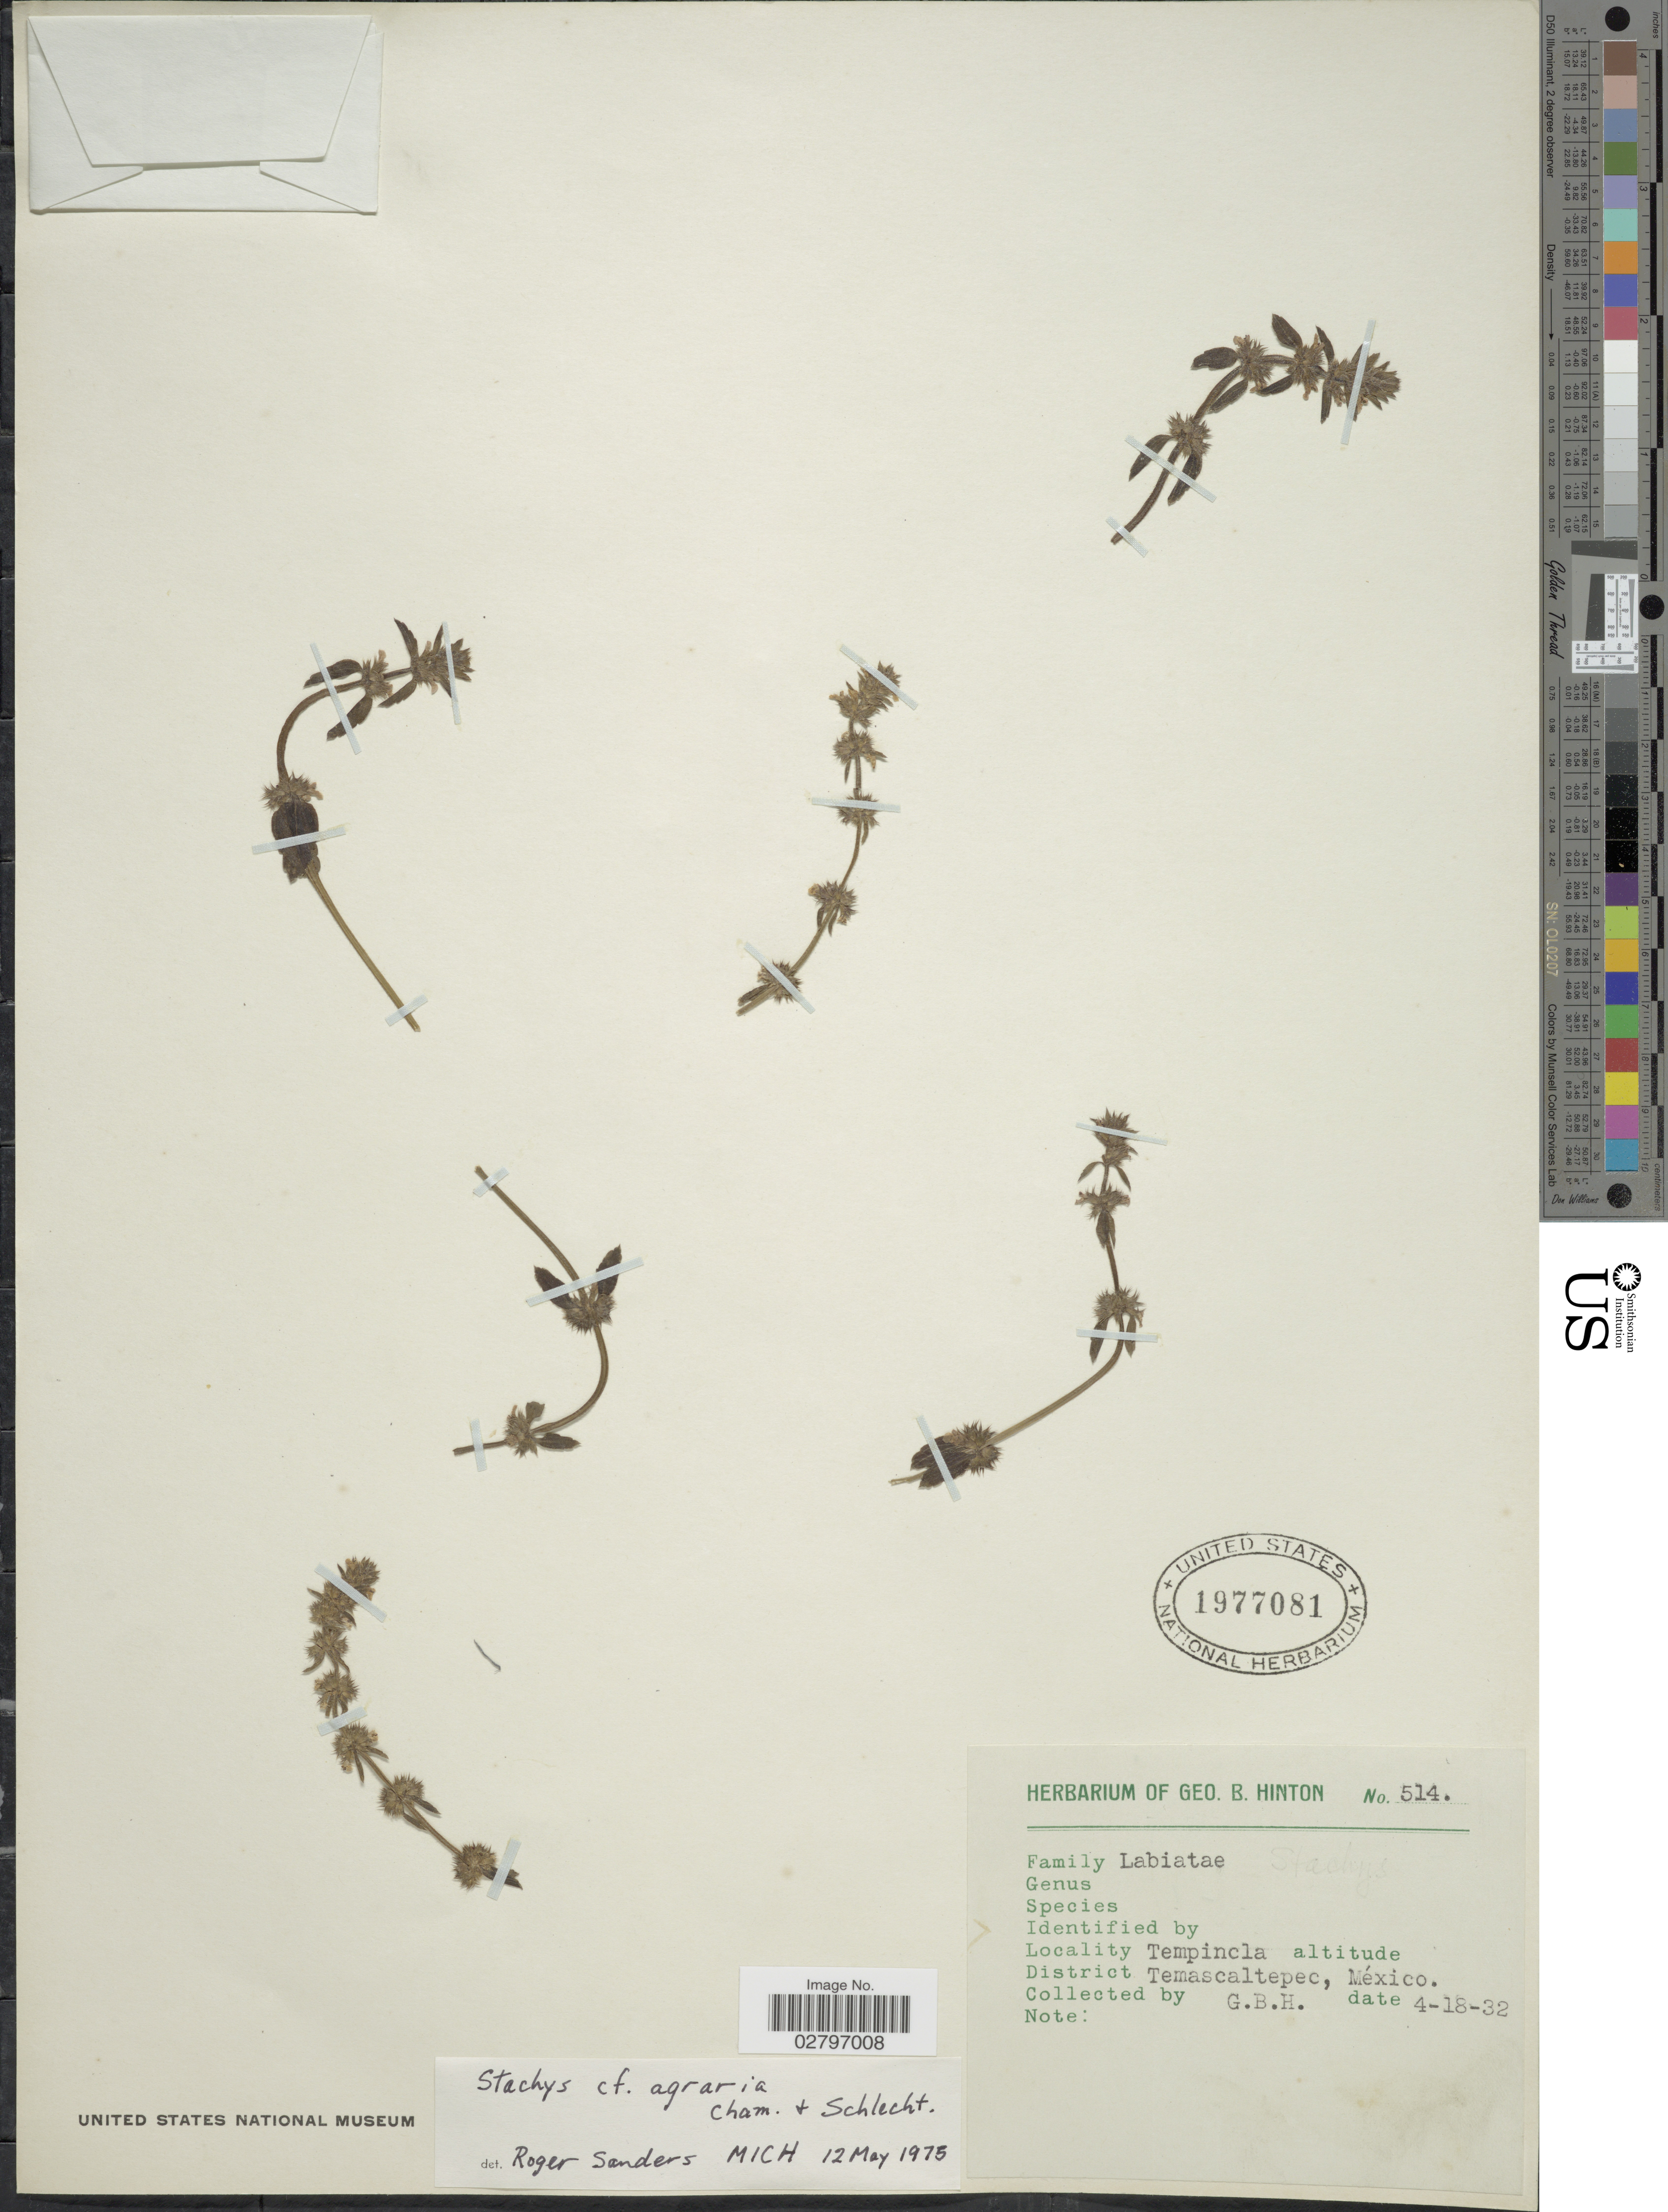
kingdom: Plantae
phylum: Tracheophyta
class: Magnoliopsida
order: Lamiales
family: Lamiaceae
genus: Stachys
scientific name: Stachys agraria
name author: Schltdl. & Cham.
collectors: G. B. Hinton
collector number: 514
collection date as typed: Transcribed d/m/y: 18/4/32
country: Mexico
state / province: México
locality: Tempincla, District Temascaltepec, México.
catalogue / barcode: US 1977081